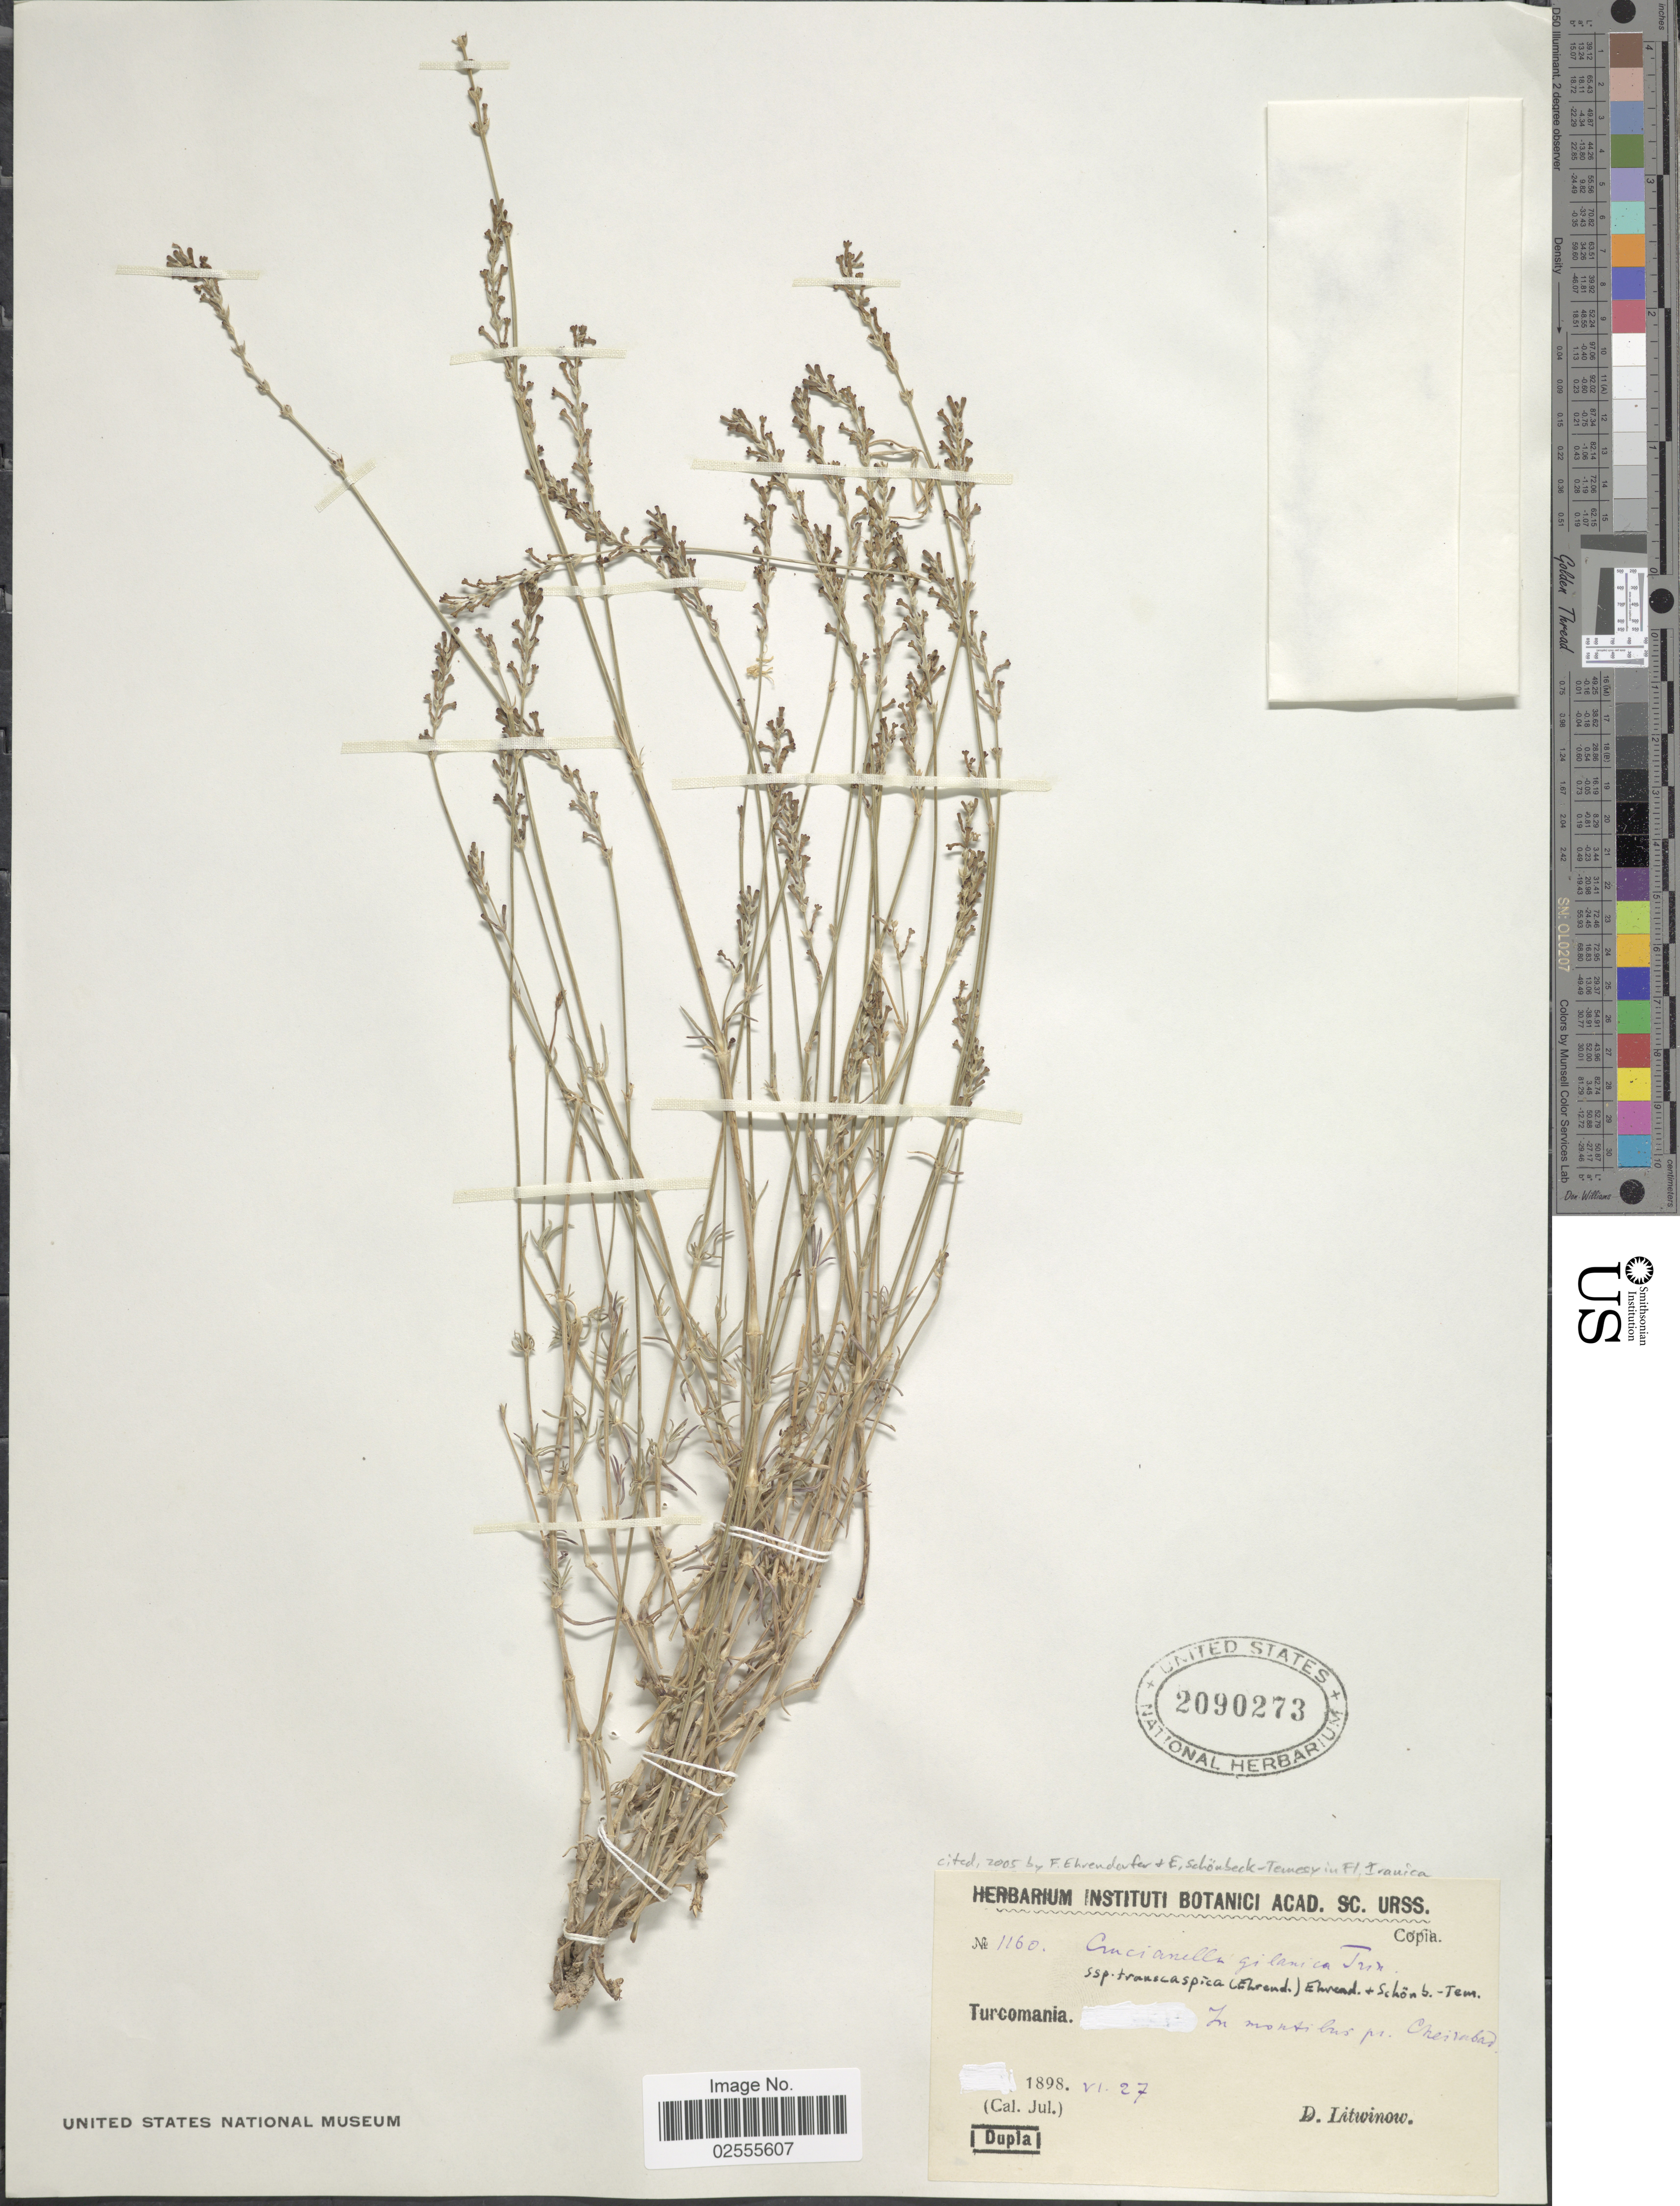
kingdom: Plantae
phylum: Tracheophyta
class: Magnoliopsida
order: Gentianales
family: Rubiaceae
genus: Crucianella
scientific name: Crucianella gilanica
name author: Trin.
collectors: D. Litwinow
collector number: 1160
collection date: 1898-06-27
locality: Turcomania, In montibus pr. Cheirabad. [interpreted]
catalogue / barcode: US 2090273